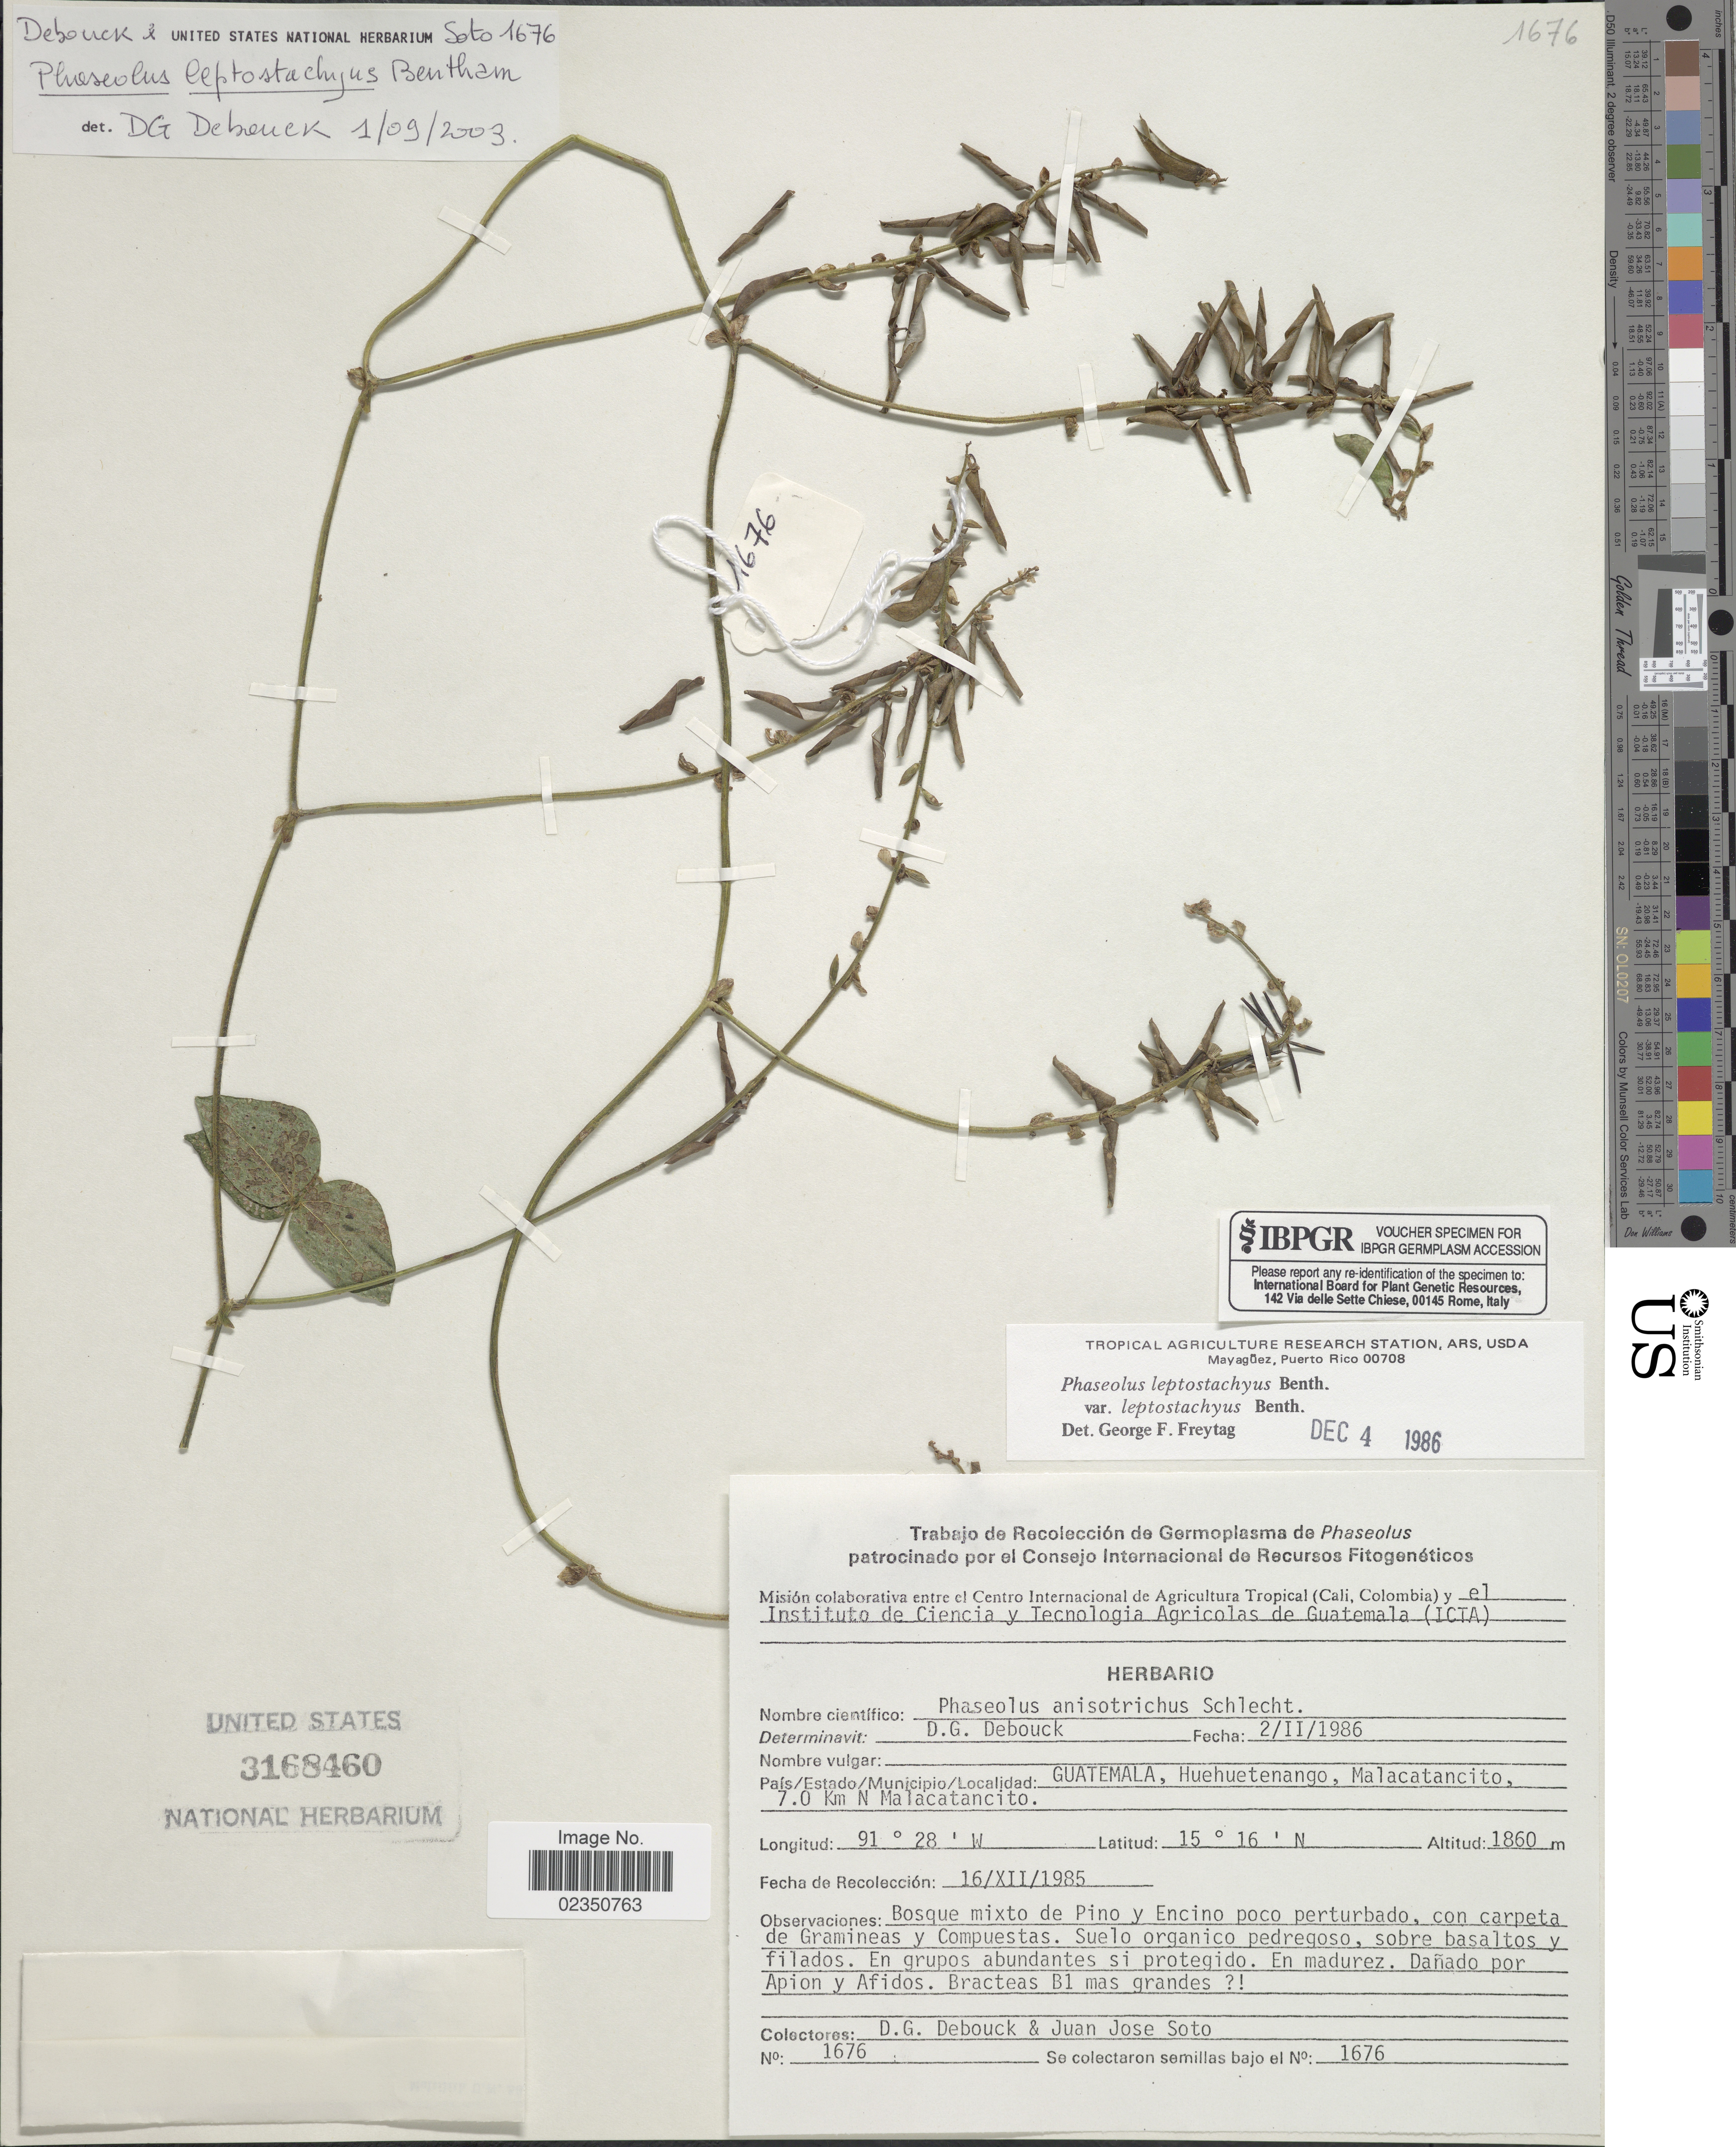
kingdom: Plantae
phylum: Tracheophyta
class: Magnoliopsida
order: Fabales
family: Fabaceae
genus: Phaseolus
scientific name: Phaseolus leptostachyus var. leptostachyus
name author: Benth.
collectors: D. Debouck & J. Soto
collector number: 1676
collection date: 1985-12-16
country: Guatemala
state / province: Huehuetenango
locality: Malacatancito, 7.0 km N Malacatancito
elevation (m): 1860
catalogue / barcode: US 3168460